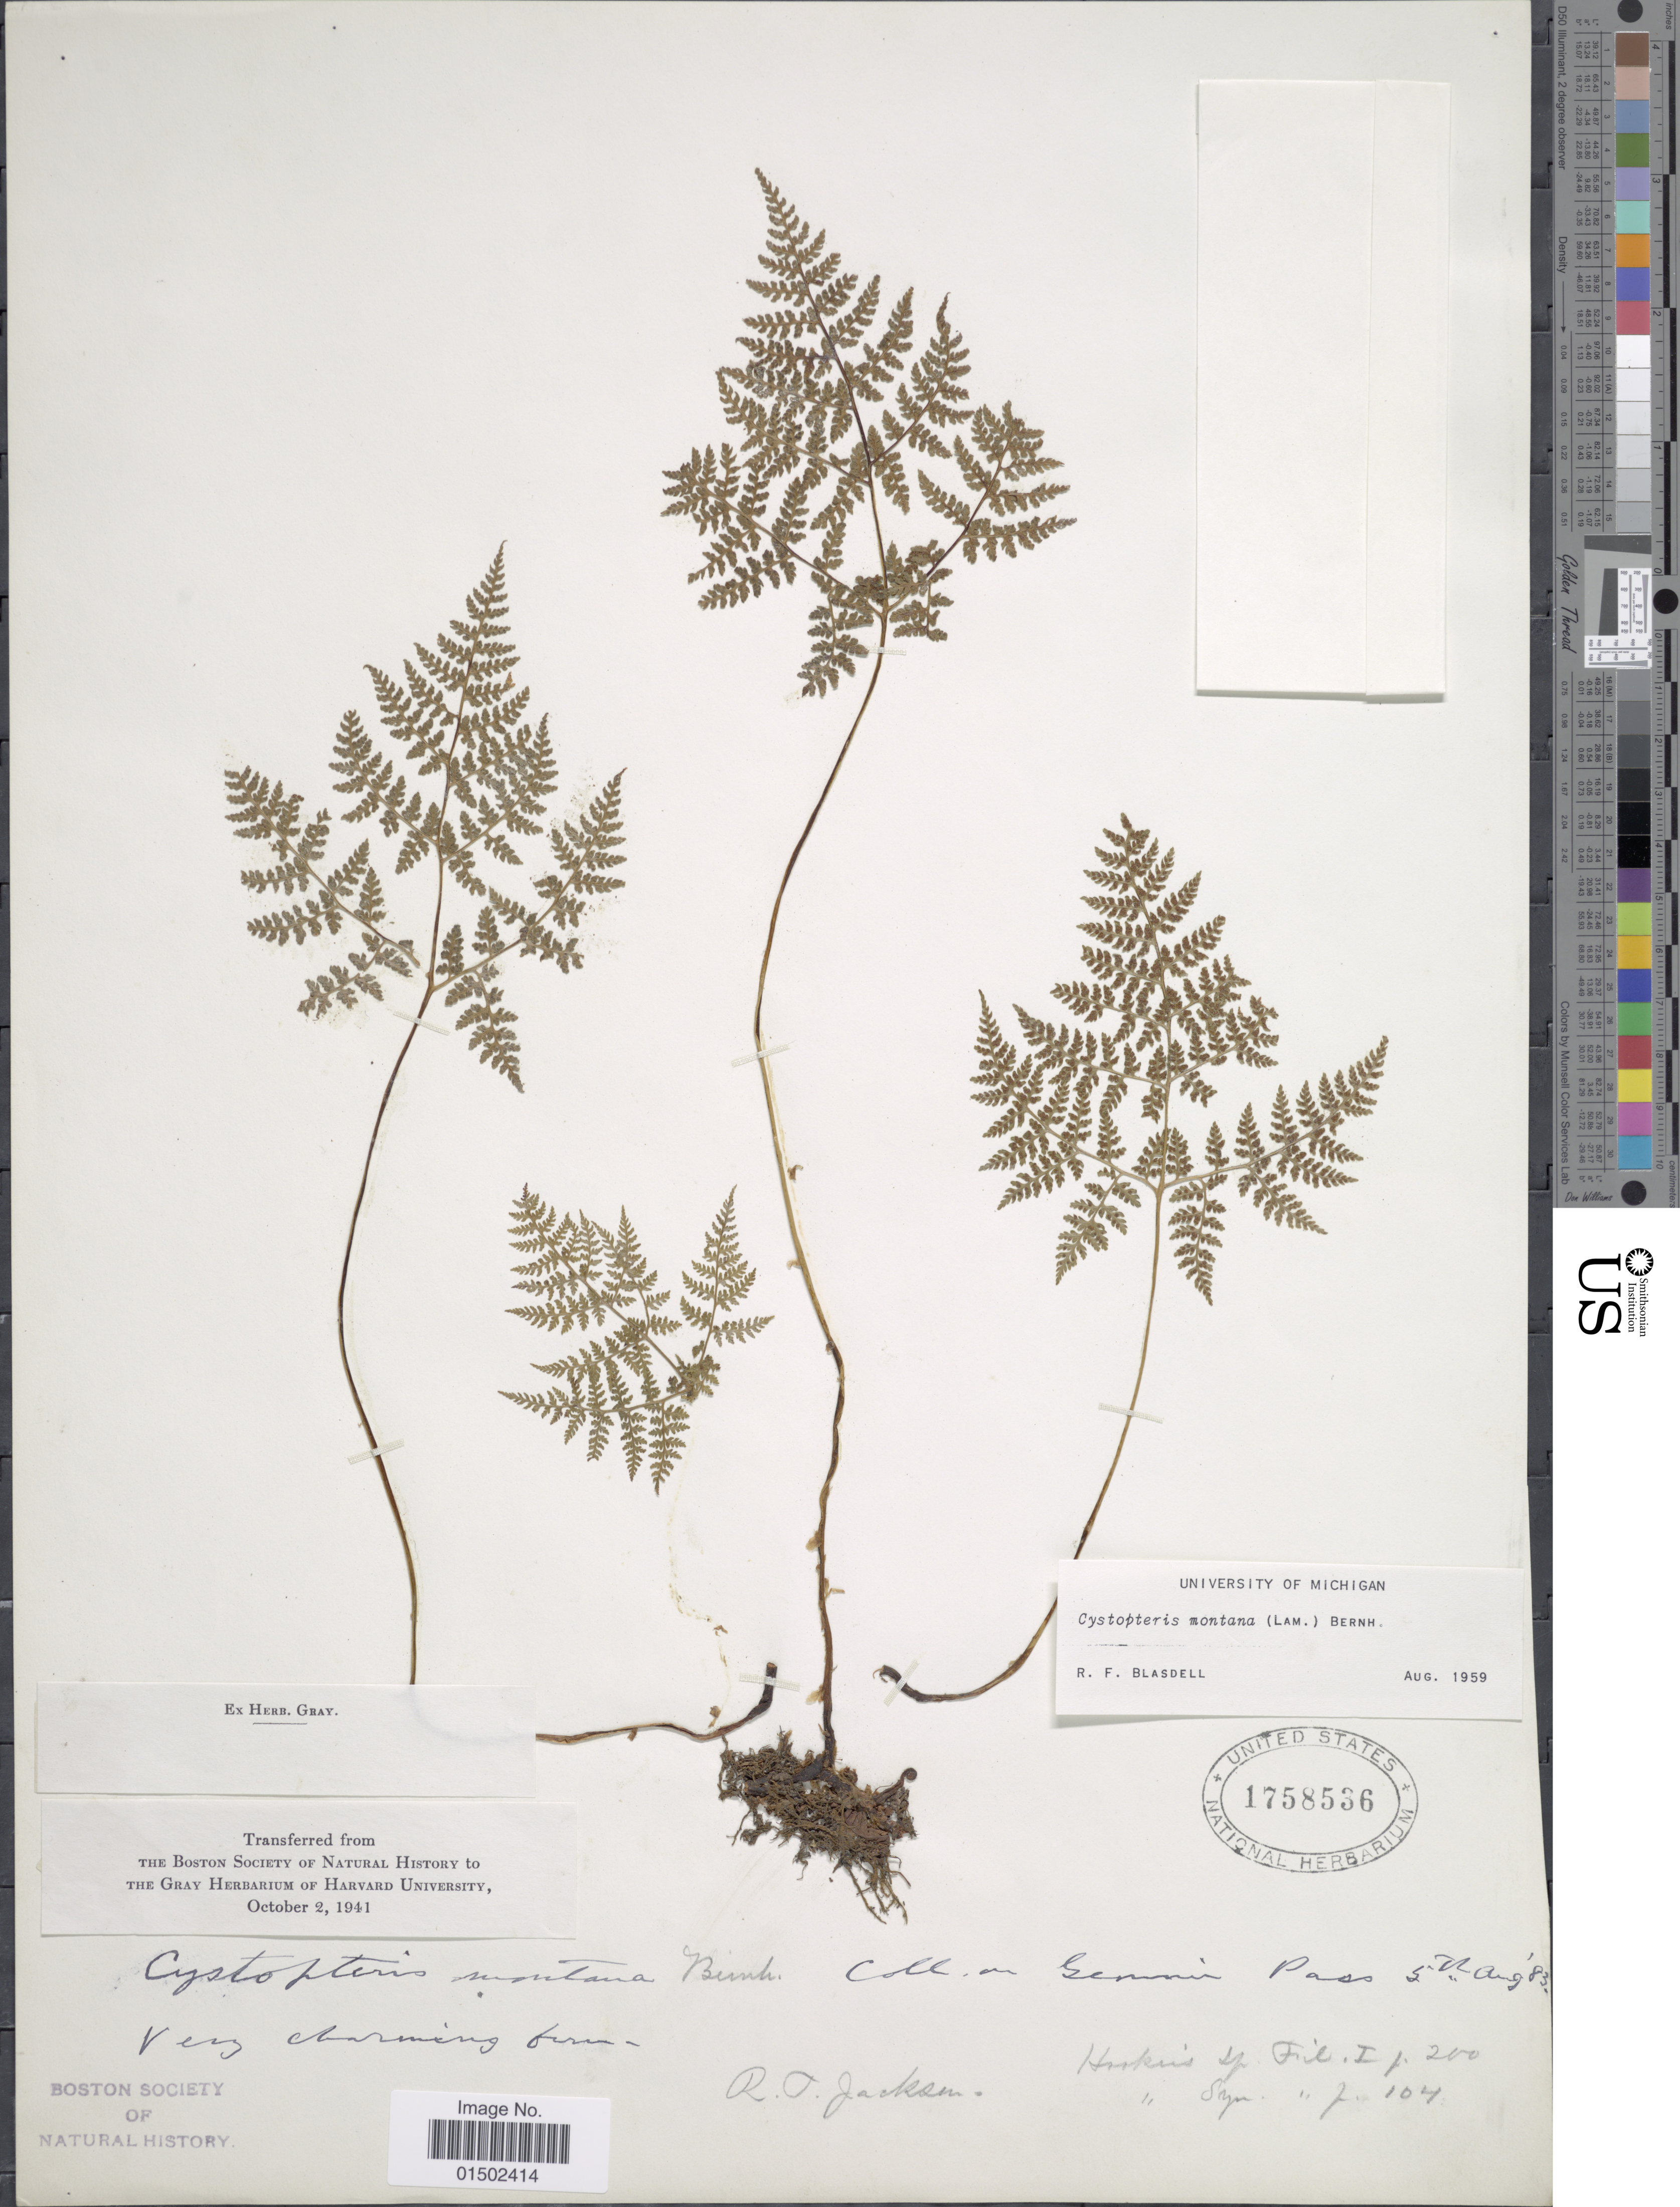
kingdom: Plantae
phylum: Tracheophyta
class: Polypodiopsida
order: Polypodiales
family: Cystopteridaceae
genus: Cystopteris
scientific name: Cystopteris montana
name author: (Lam.) Desv.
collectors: R. Jackson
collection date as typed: Transcribed d/m/y: 5/8/83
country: Switzerland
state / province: Valais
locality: Gemmi Pass.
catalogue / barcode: US 1758536